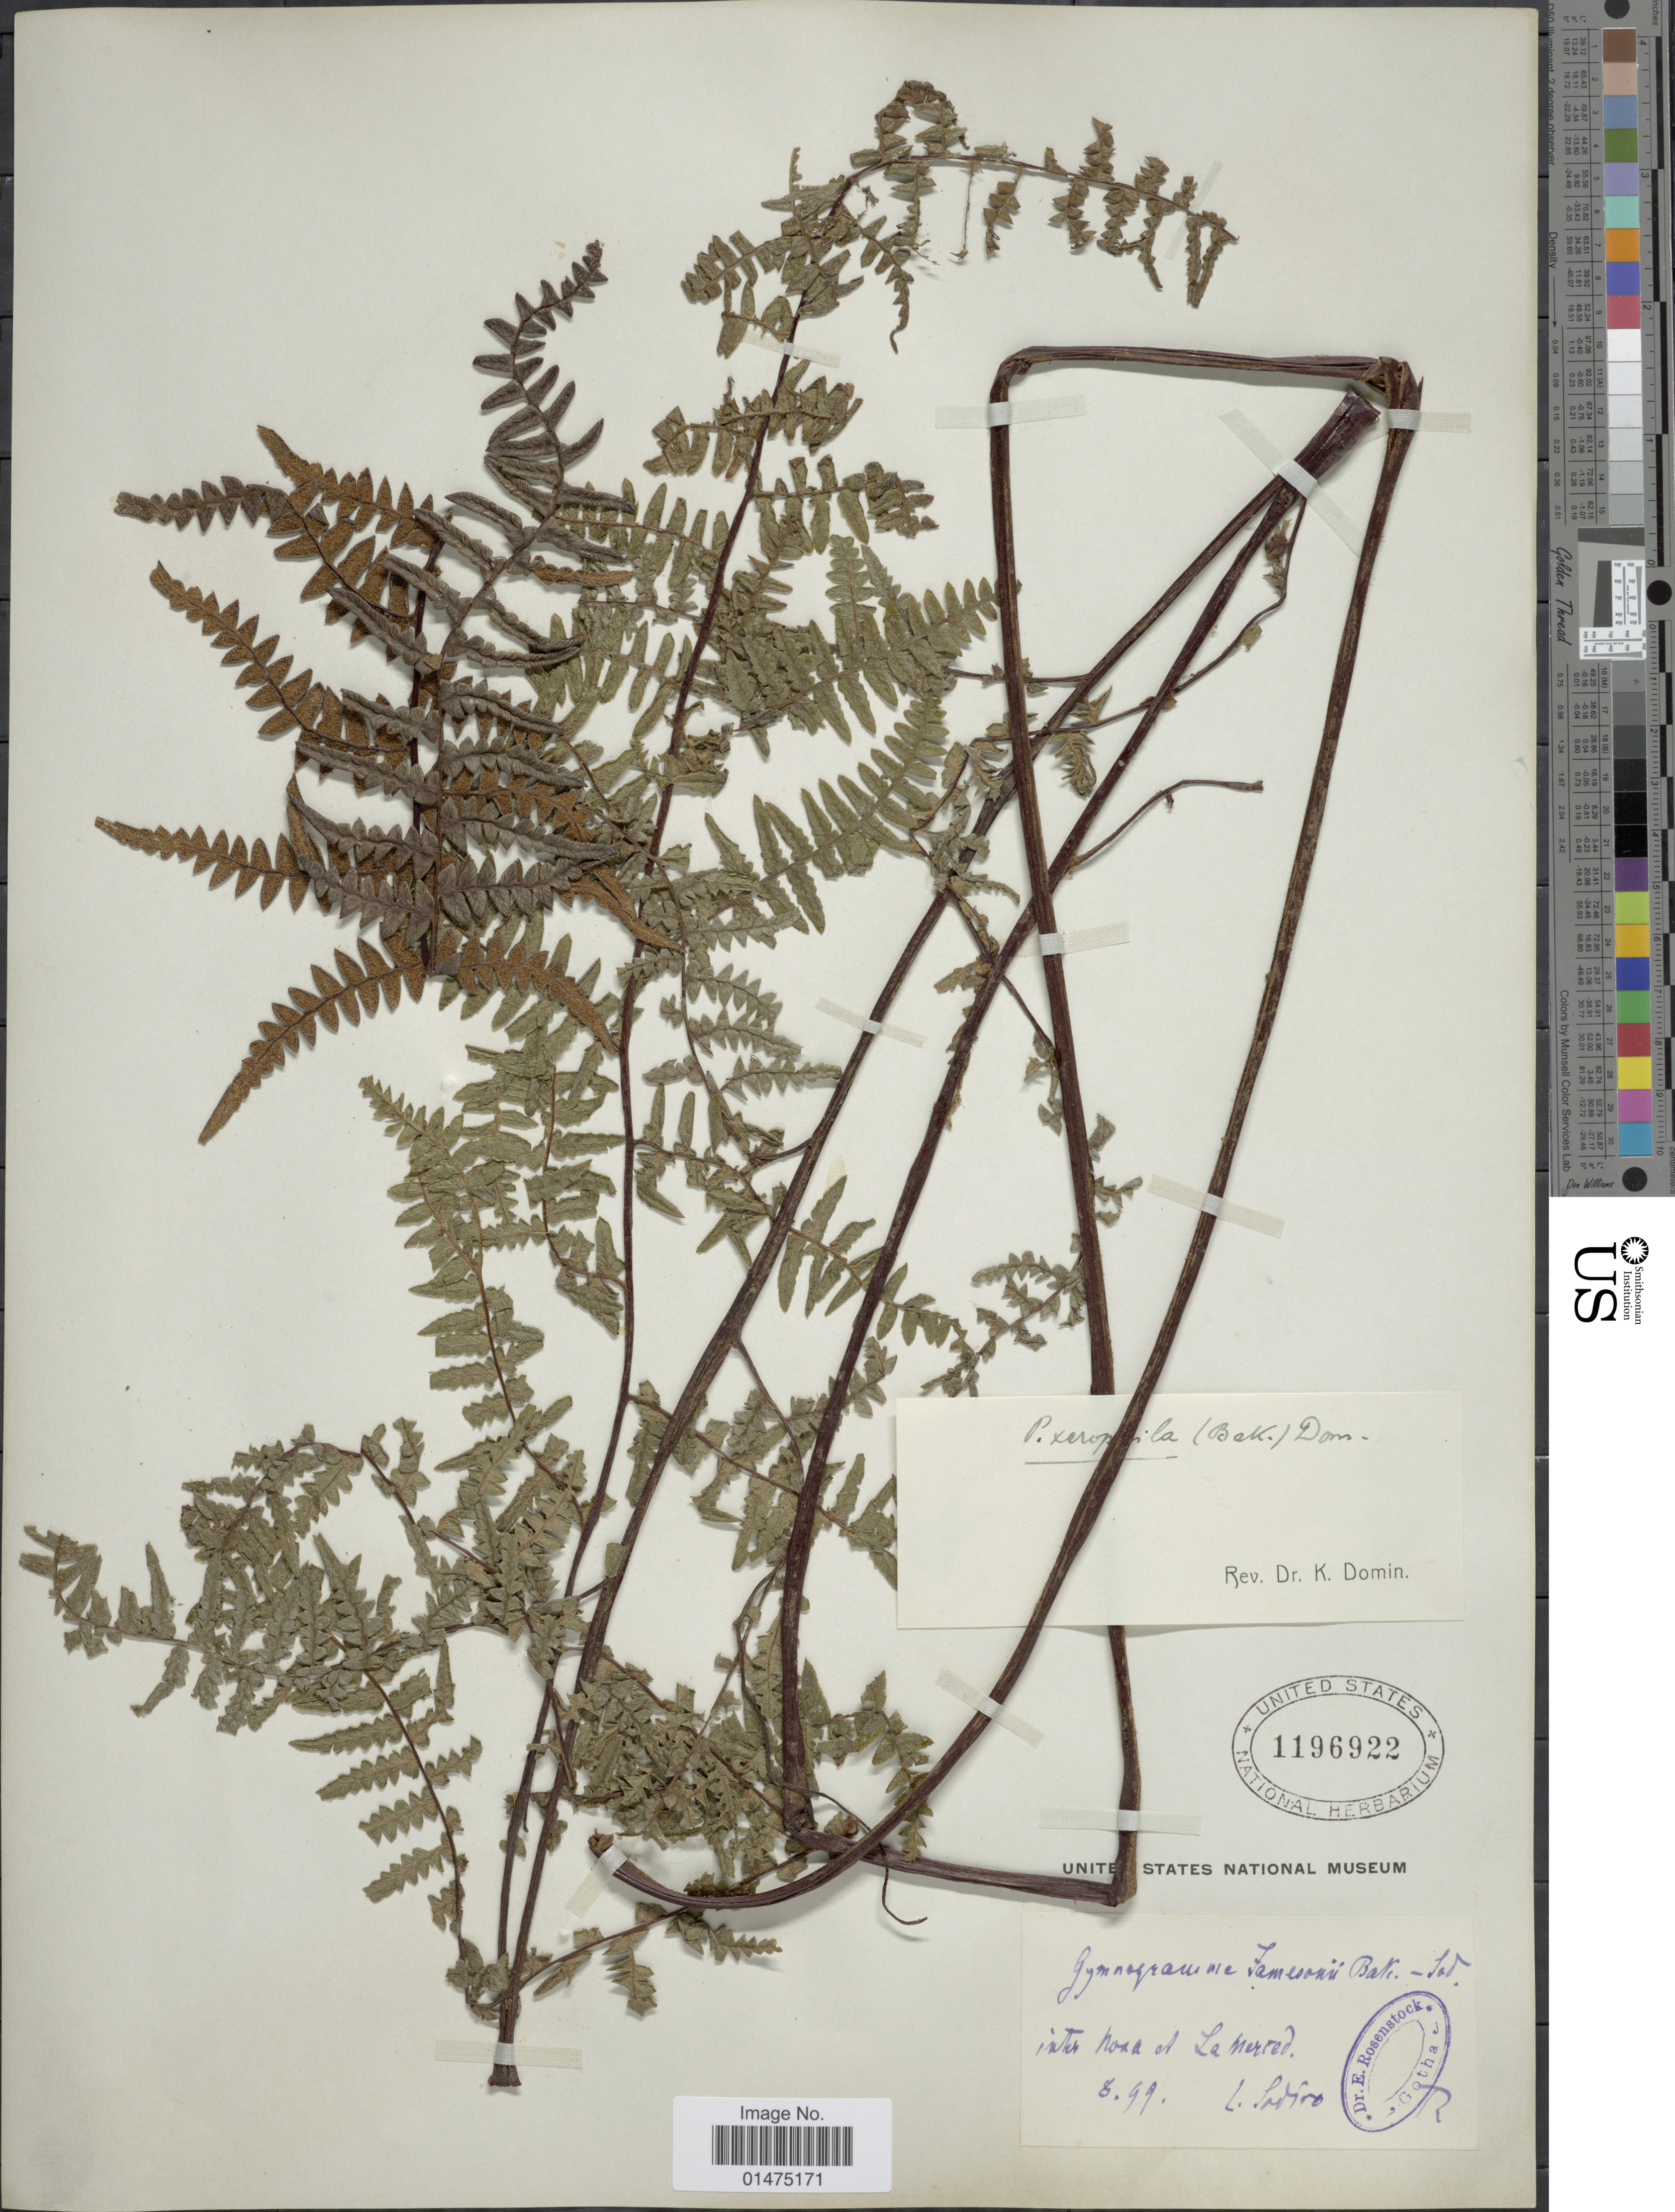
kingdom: Plantae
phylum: Tracheophyta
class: Polypodiopsida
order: Polypodiales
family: Pteridaceae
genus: Pityrogramma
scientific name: Pityrogramma tartarea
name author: (Cav.) Maxon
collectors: Sodiro, --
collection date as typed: Transcribed d/m/y: /8/99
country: Ecuador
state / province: Pichincha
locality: Inter Nona et La Merced [interpreted]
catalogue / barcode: US 1196922